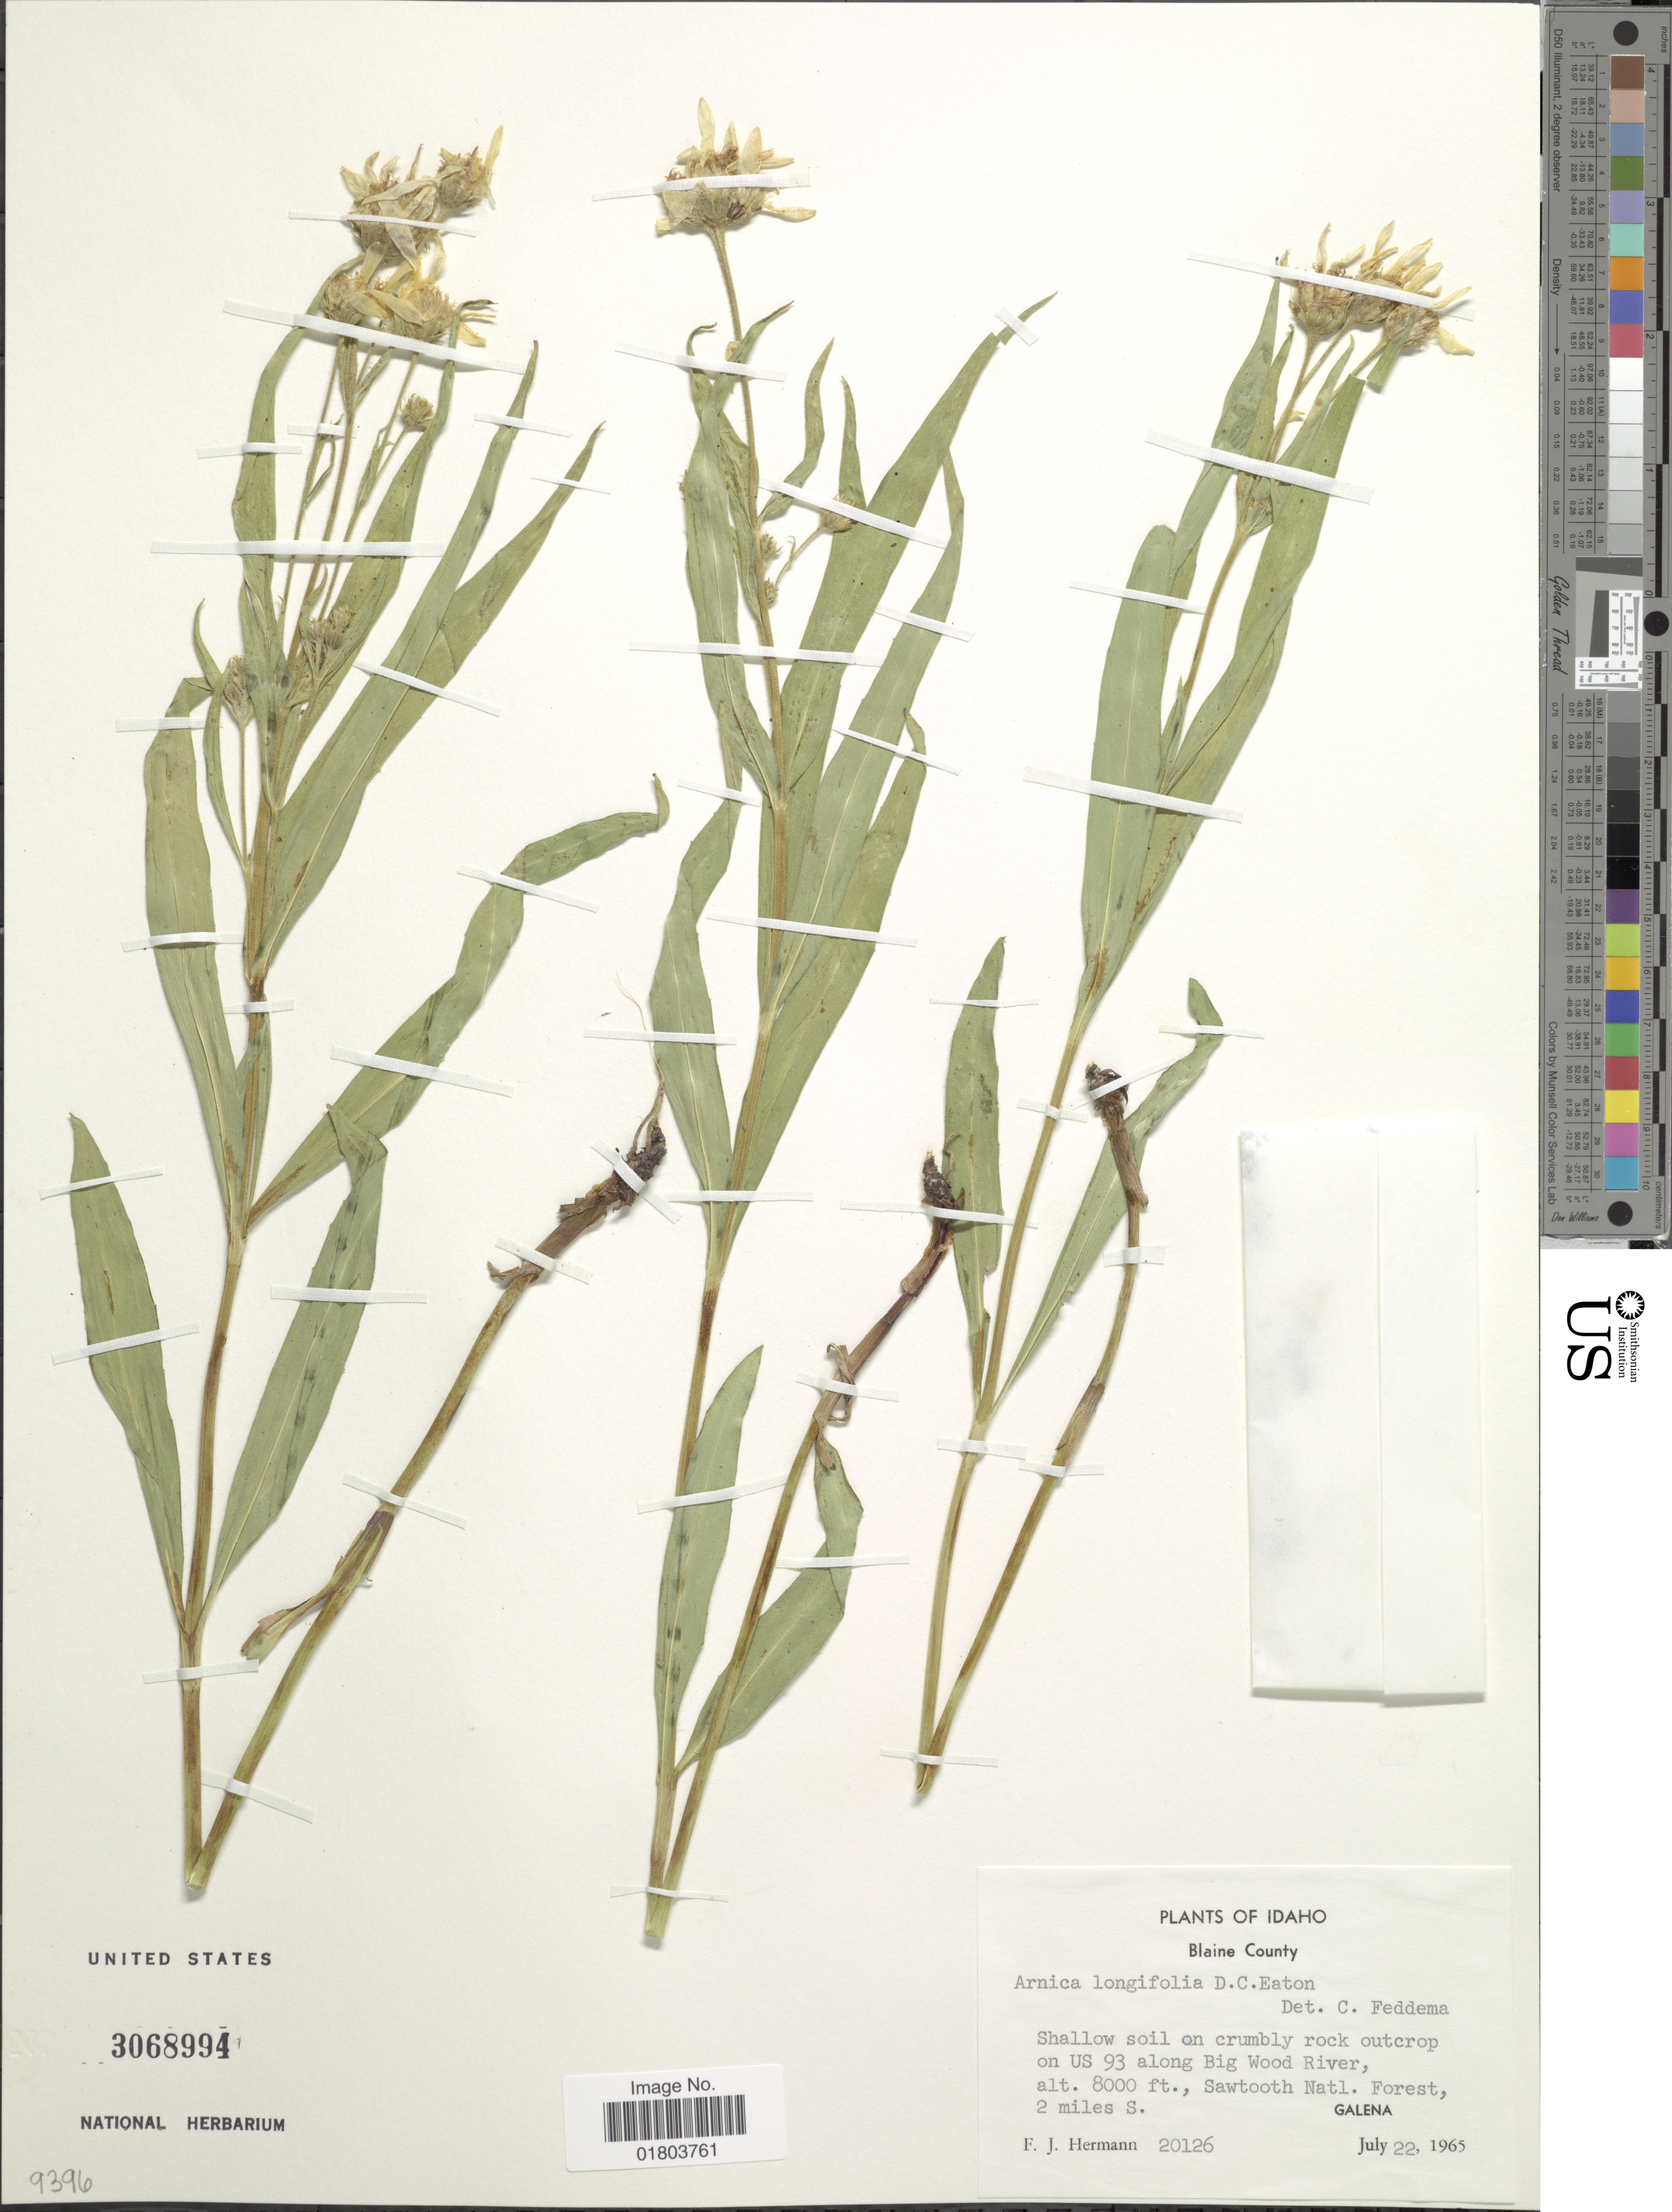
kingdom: Plantae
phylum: Tracheophyta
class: Magnoliopsida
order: Asterales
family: Asteraceae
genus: Arnica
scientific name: Arnica longifolia subsp. genuina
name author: Maguire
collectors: F. J. Hermann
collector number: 20126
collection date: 1965-07-22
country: United States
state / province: Idaho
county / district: Blaine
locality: Shallow soil on crumbly rock outcrop on US 93 along Big Wood River, Sawtooth Natl. Forest, 2 miles S. Galena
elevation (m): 2438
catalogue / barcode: US 3068994